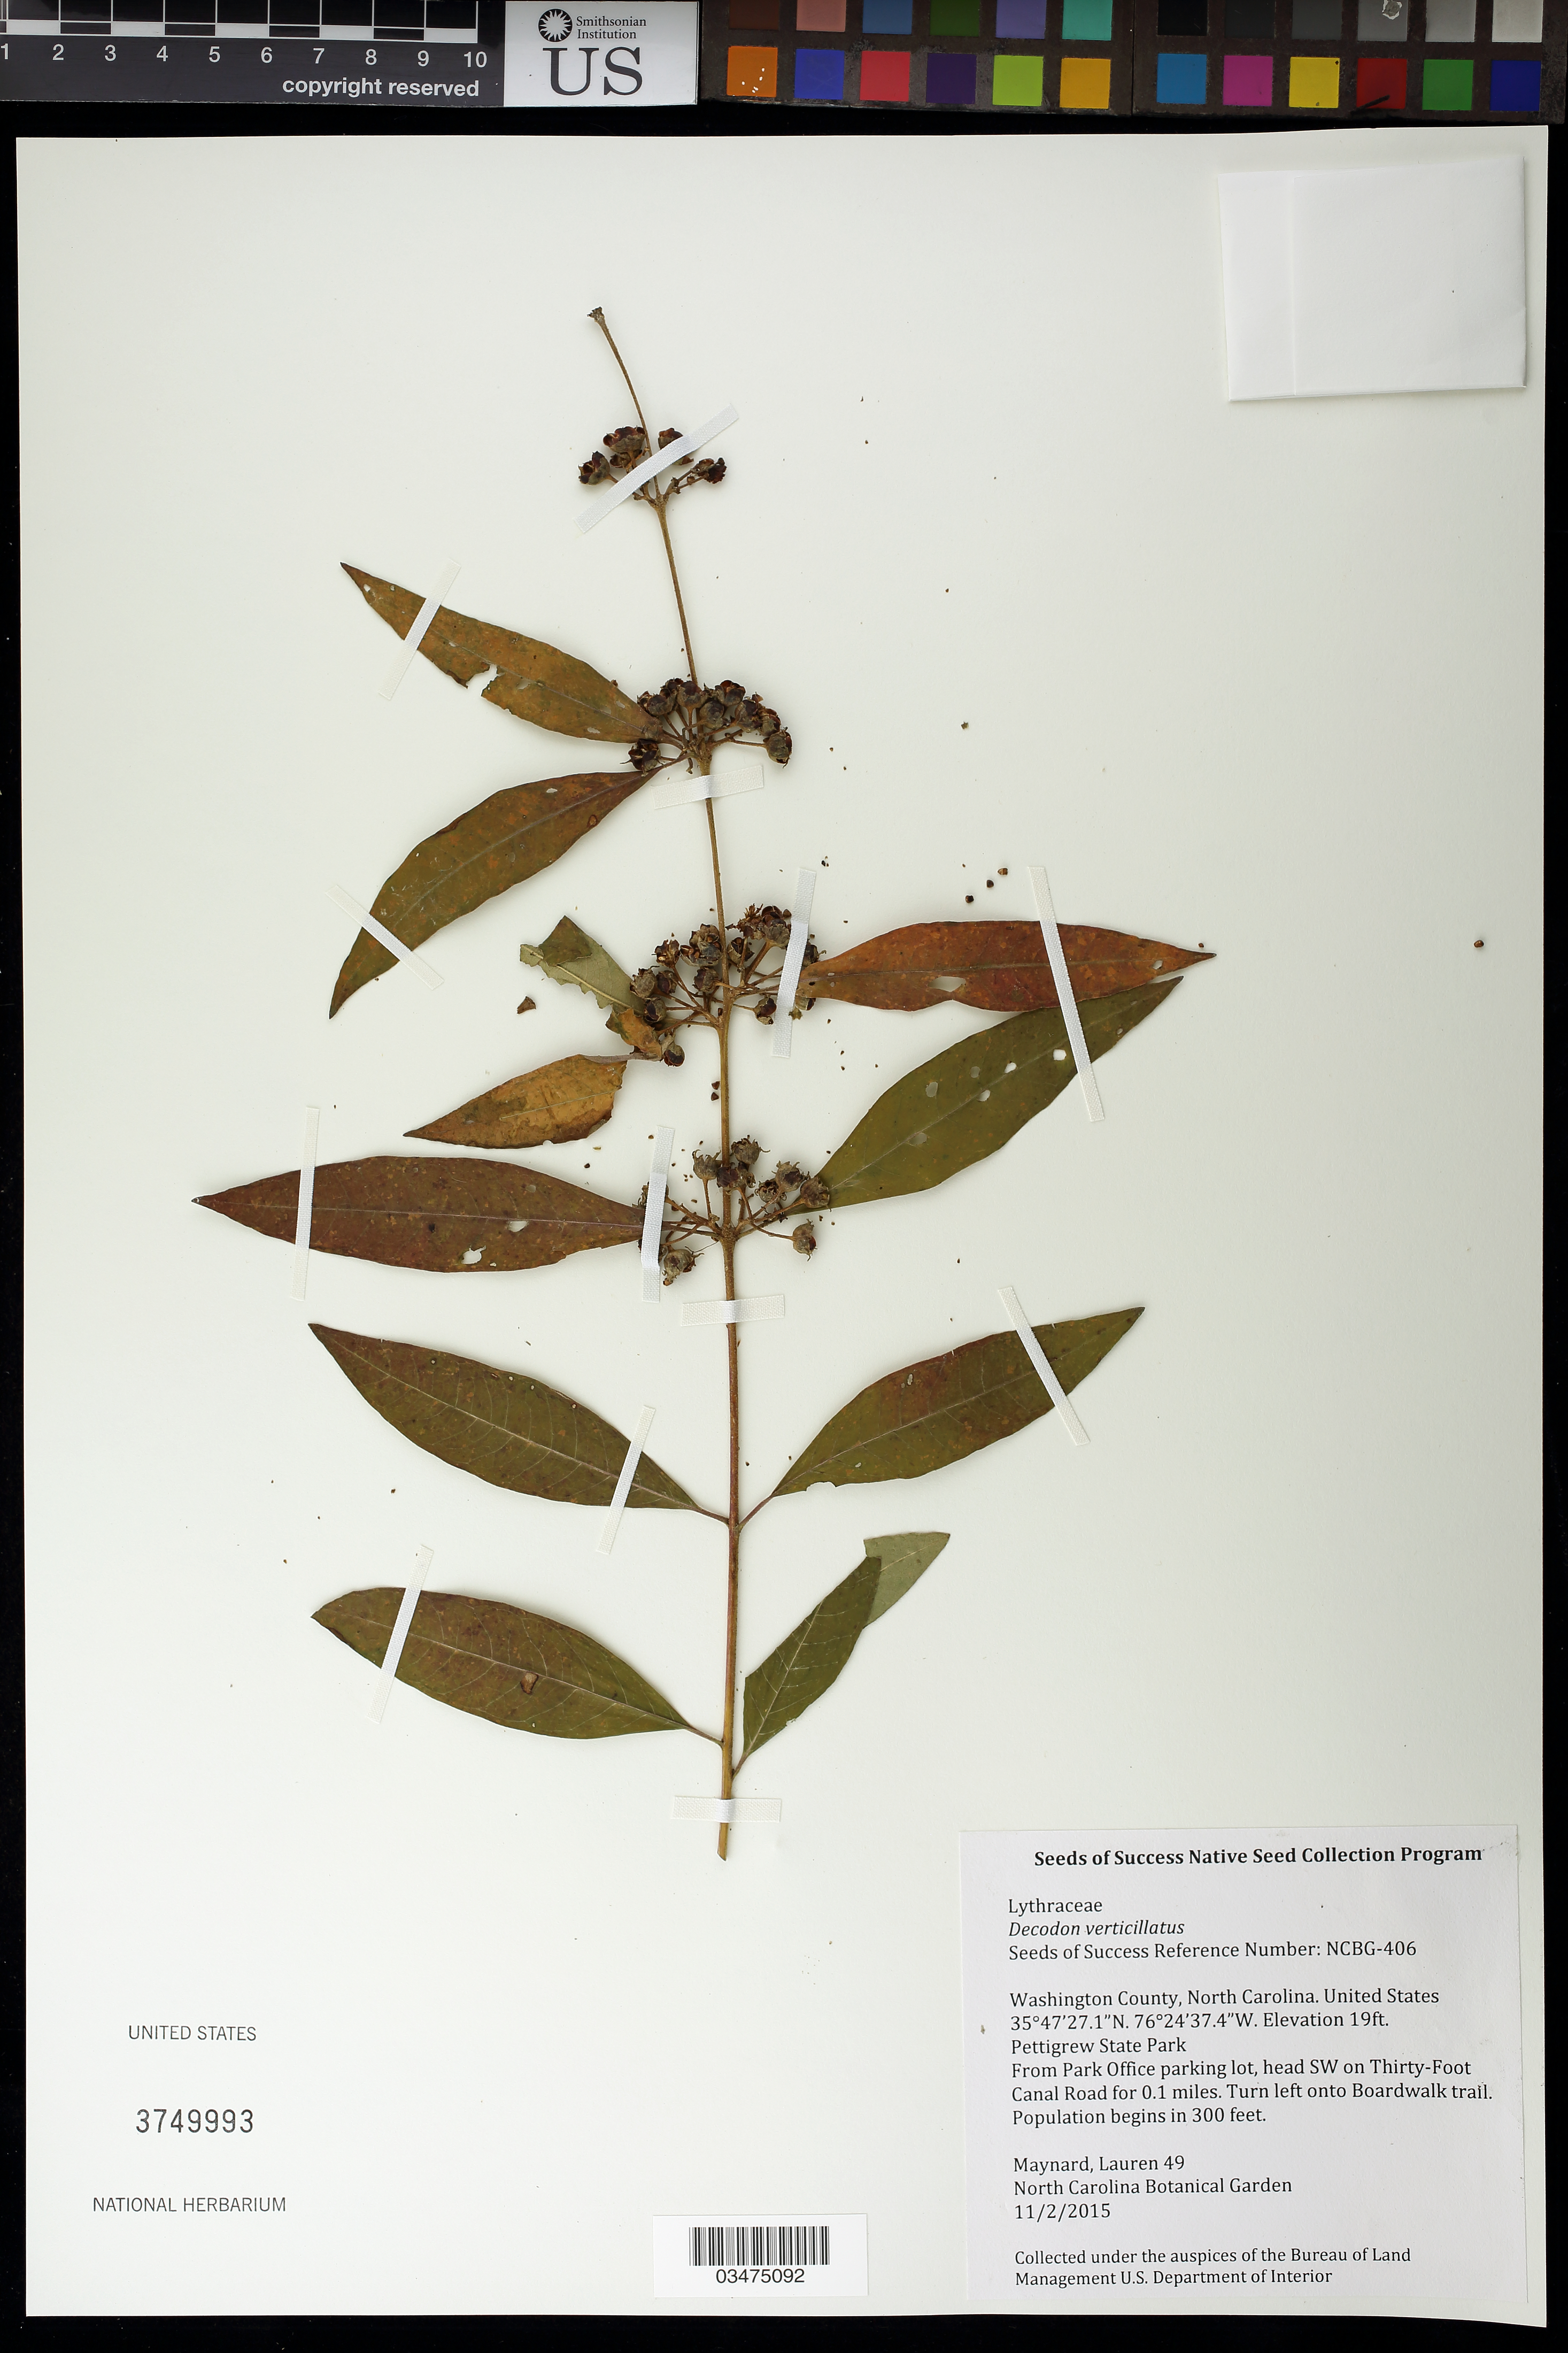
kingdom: Plantae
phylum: Tracheophyta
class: Magnoliopsida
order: Myrtales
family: Lythraceae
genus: Decodon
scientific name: Decodon verticillatus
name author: (L.) Elliott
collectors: L. Maynard & E. Driskill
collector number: NCBG-406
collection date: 2015-11-02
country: United States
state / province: North Carolina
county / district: Washington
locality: Pettigrew State Park, Boardwalk Trail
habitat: Swamp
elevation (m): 6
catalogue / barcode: US 3749993